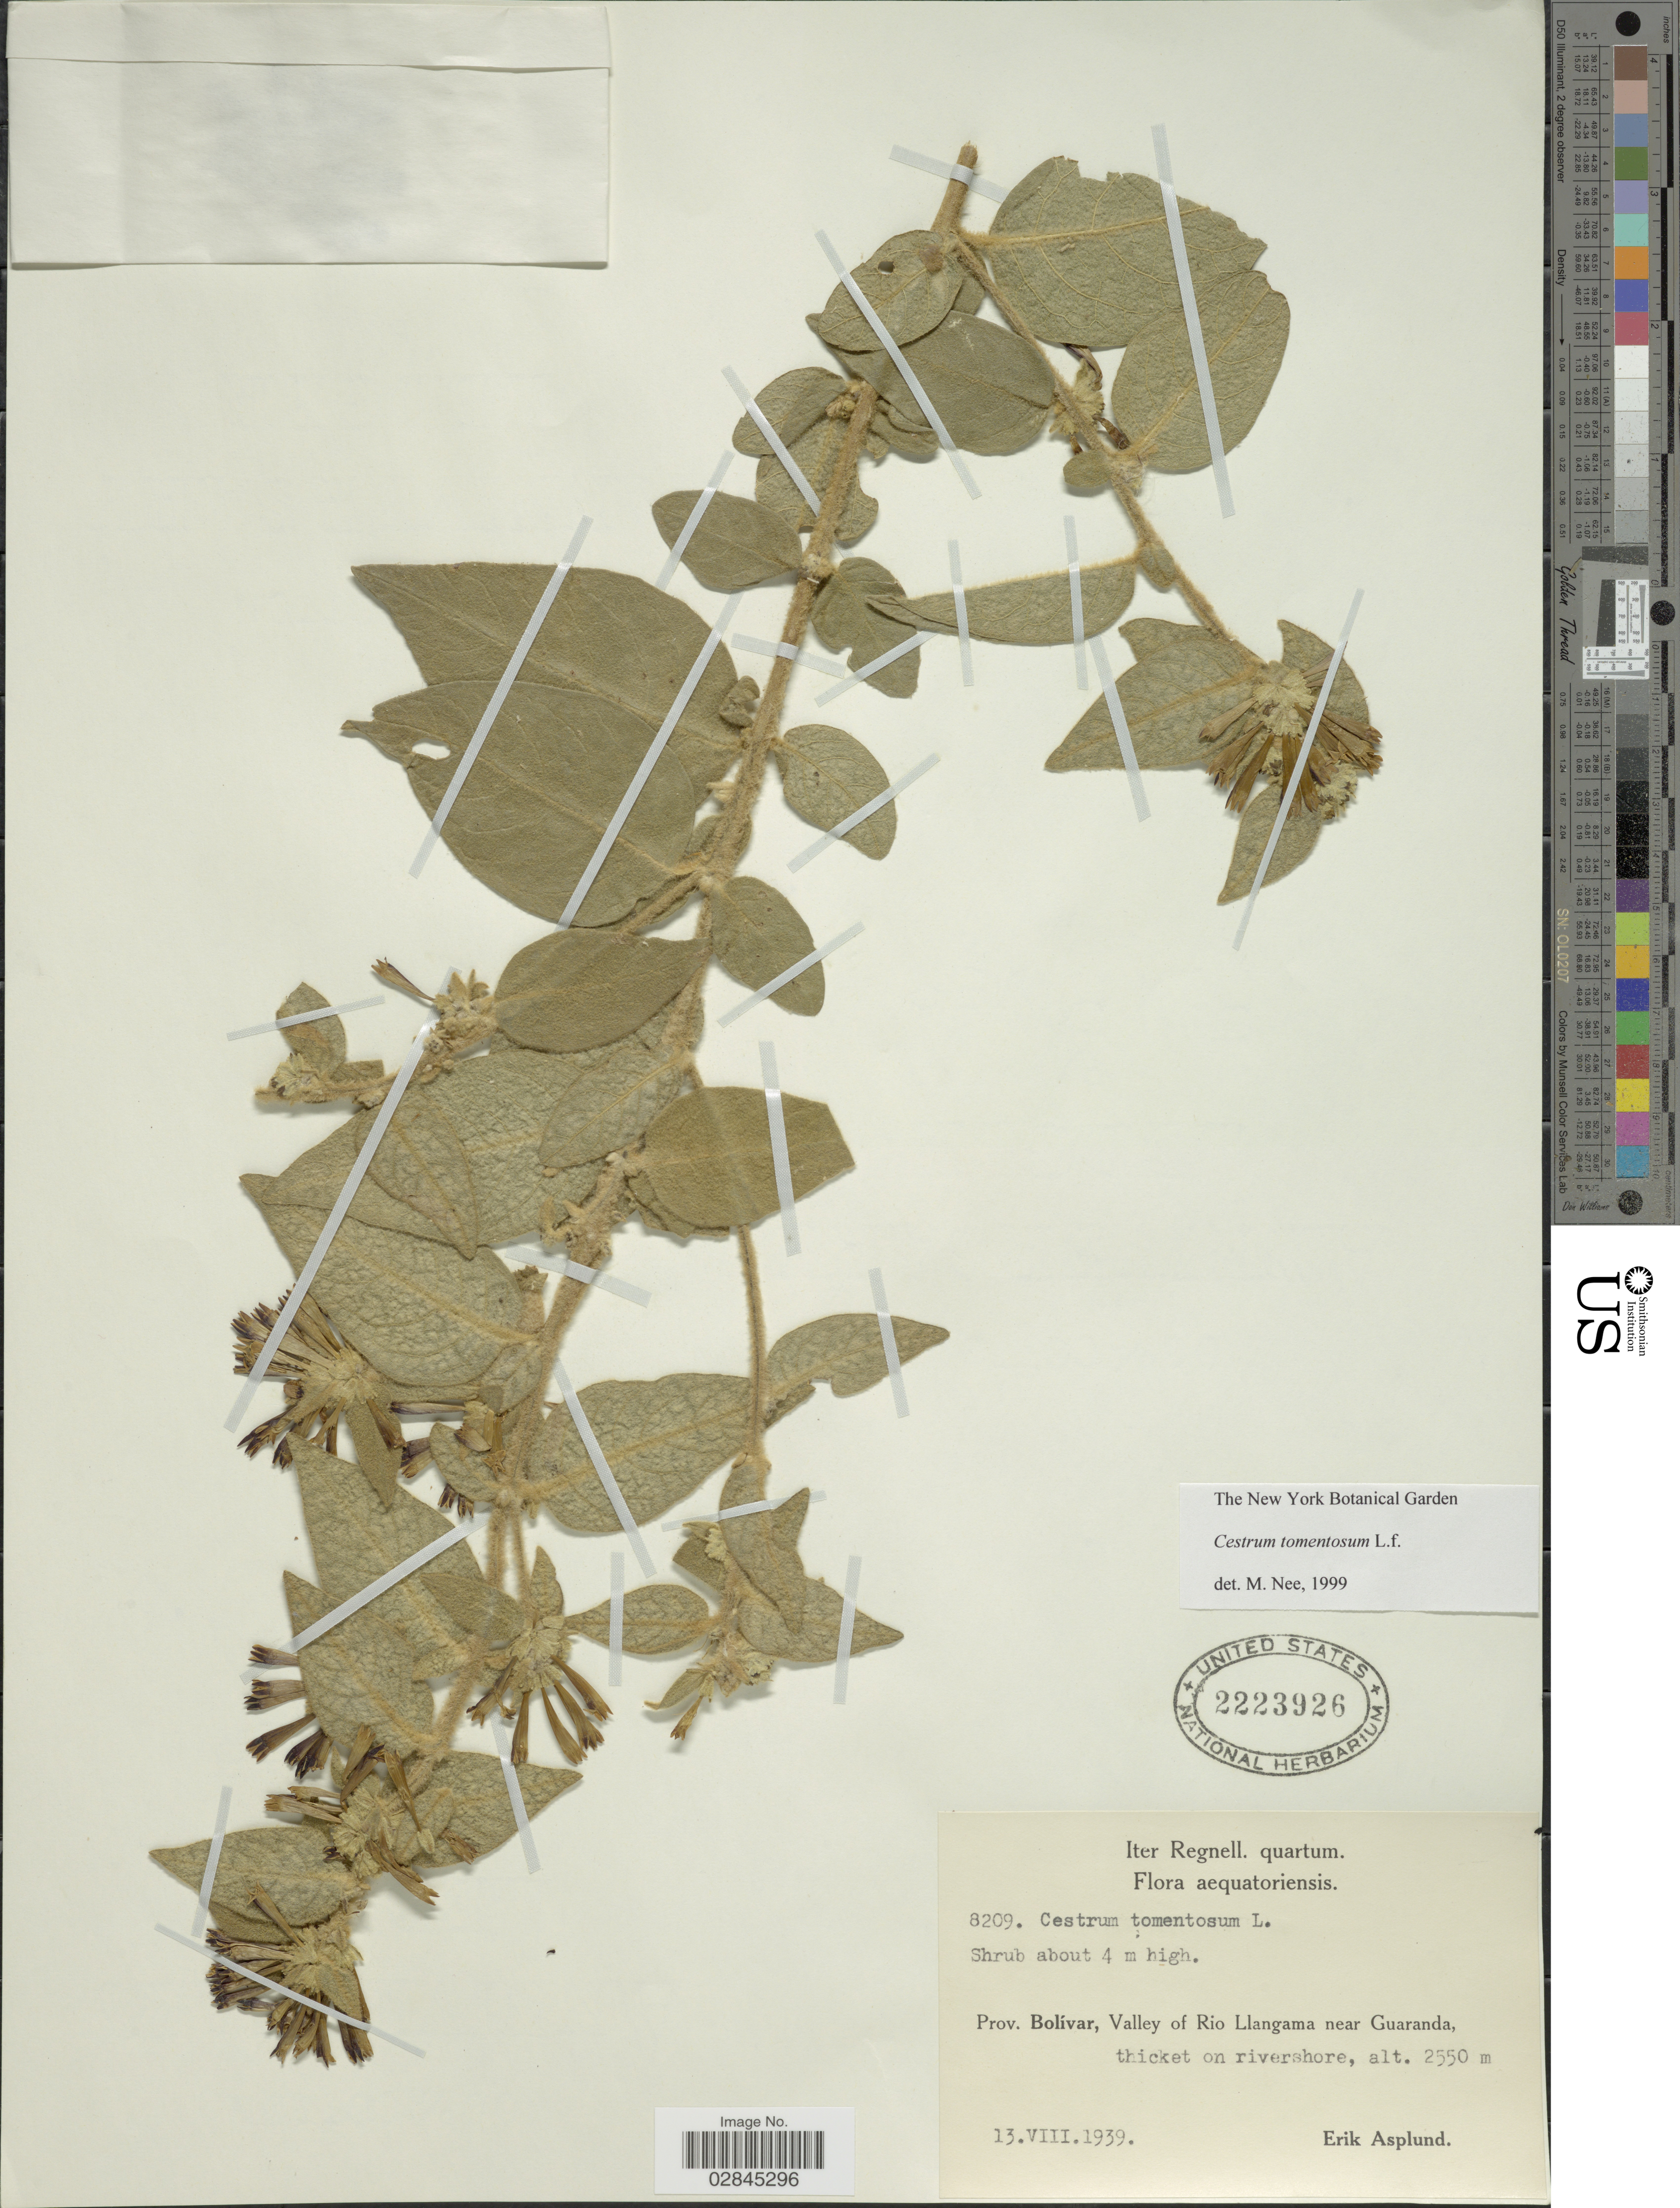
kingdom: Plantae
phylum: Tracheophyta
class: Magnoliopsida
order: Solanales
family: Solanaceae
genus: Cestrum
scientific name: Cestrum tomentosum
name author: L. f.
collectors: E. Asplund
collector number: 8209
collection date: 1939-08-13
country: Ecuador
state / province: Bolívar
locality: Valley of Rio Llangama near Guaranda, thicket on rivershore.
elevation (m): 2550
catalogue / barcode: US 2223926